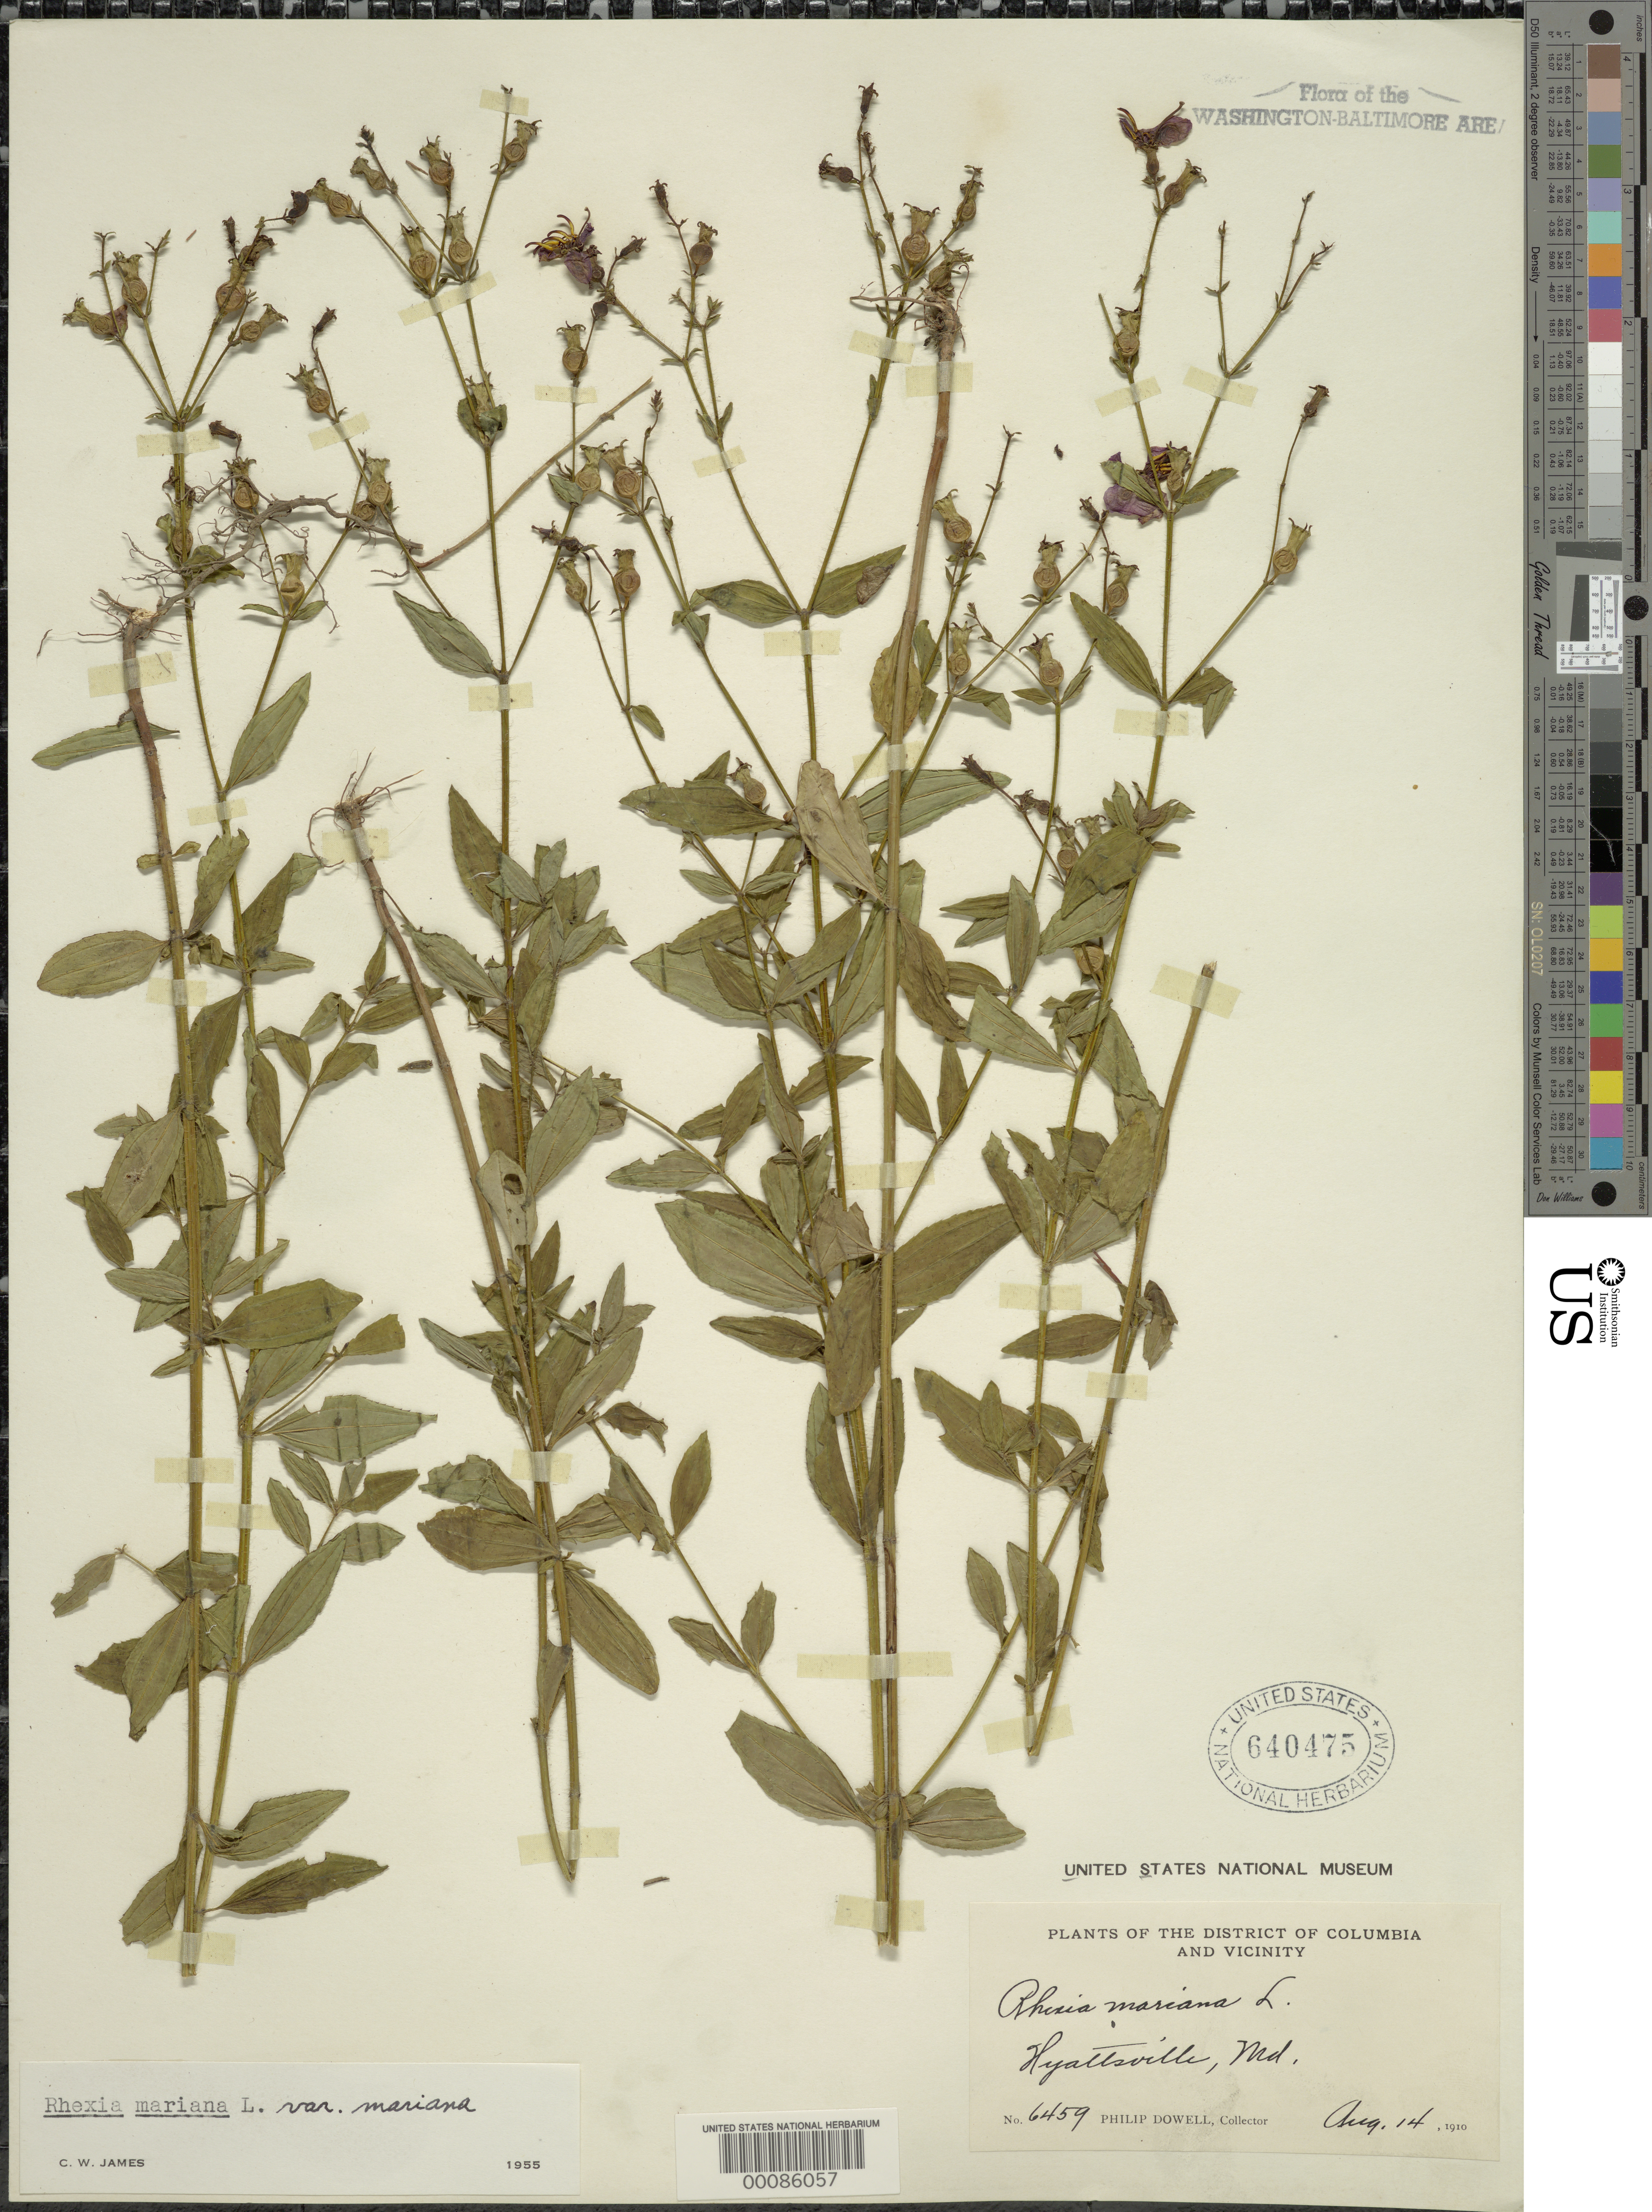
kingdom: Plantae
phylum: Tracheophyta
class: Magnoliopsida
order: Myrtales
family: Melastomataceae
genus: Rhexia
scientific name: Rhexia mariana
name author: L.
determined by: James, C. W.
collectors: P. Dowell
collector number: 6459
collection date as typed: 14 Aug 1910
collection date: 1910-08-14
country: United States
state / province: Maryland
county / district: Prince George's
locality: Hyattsville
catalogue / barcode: US 640475